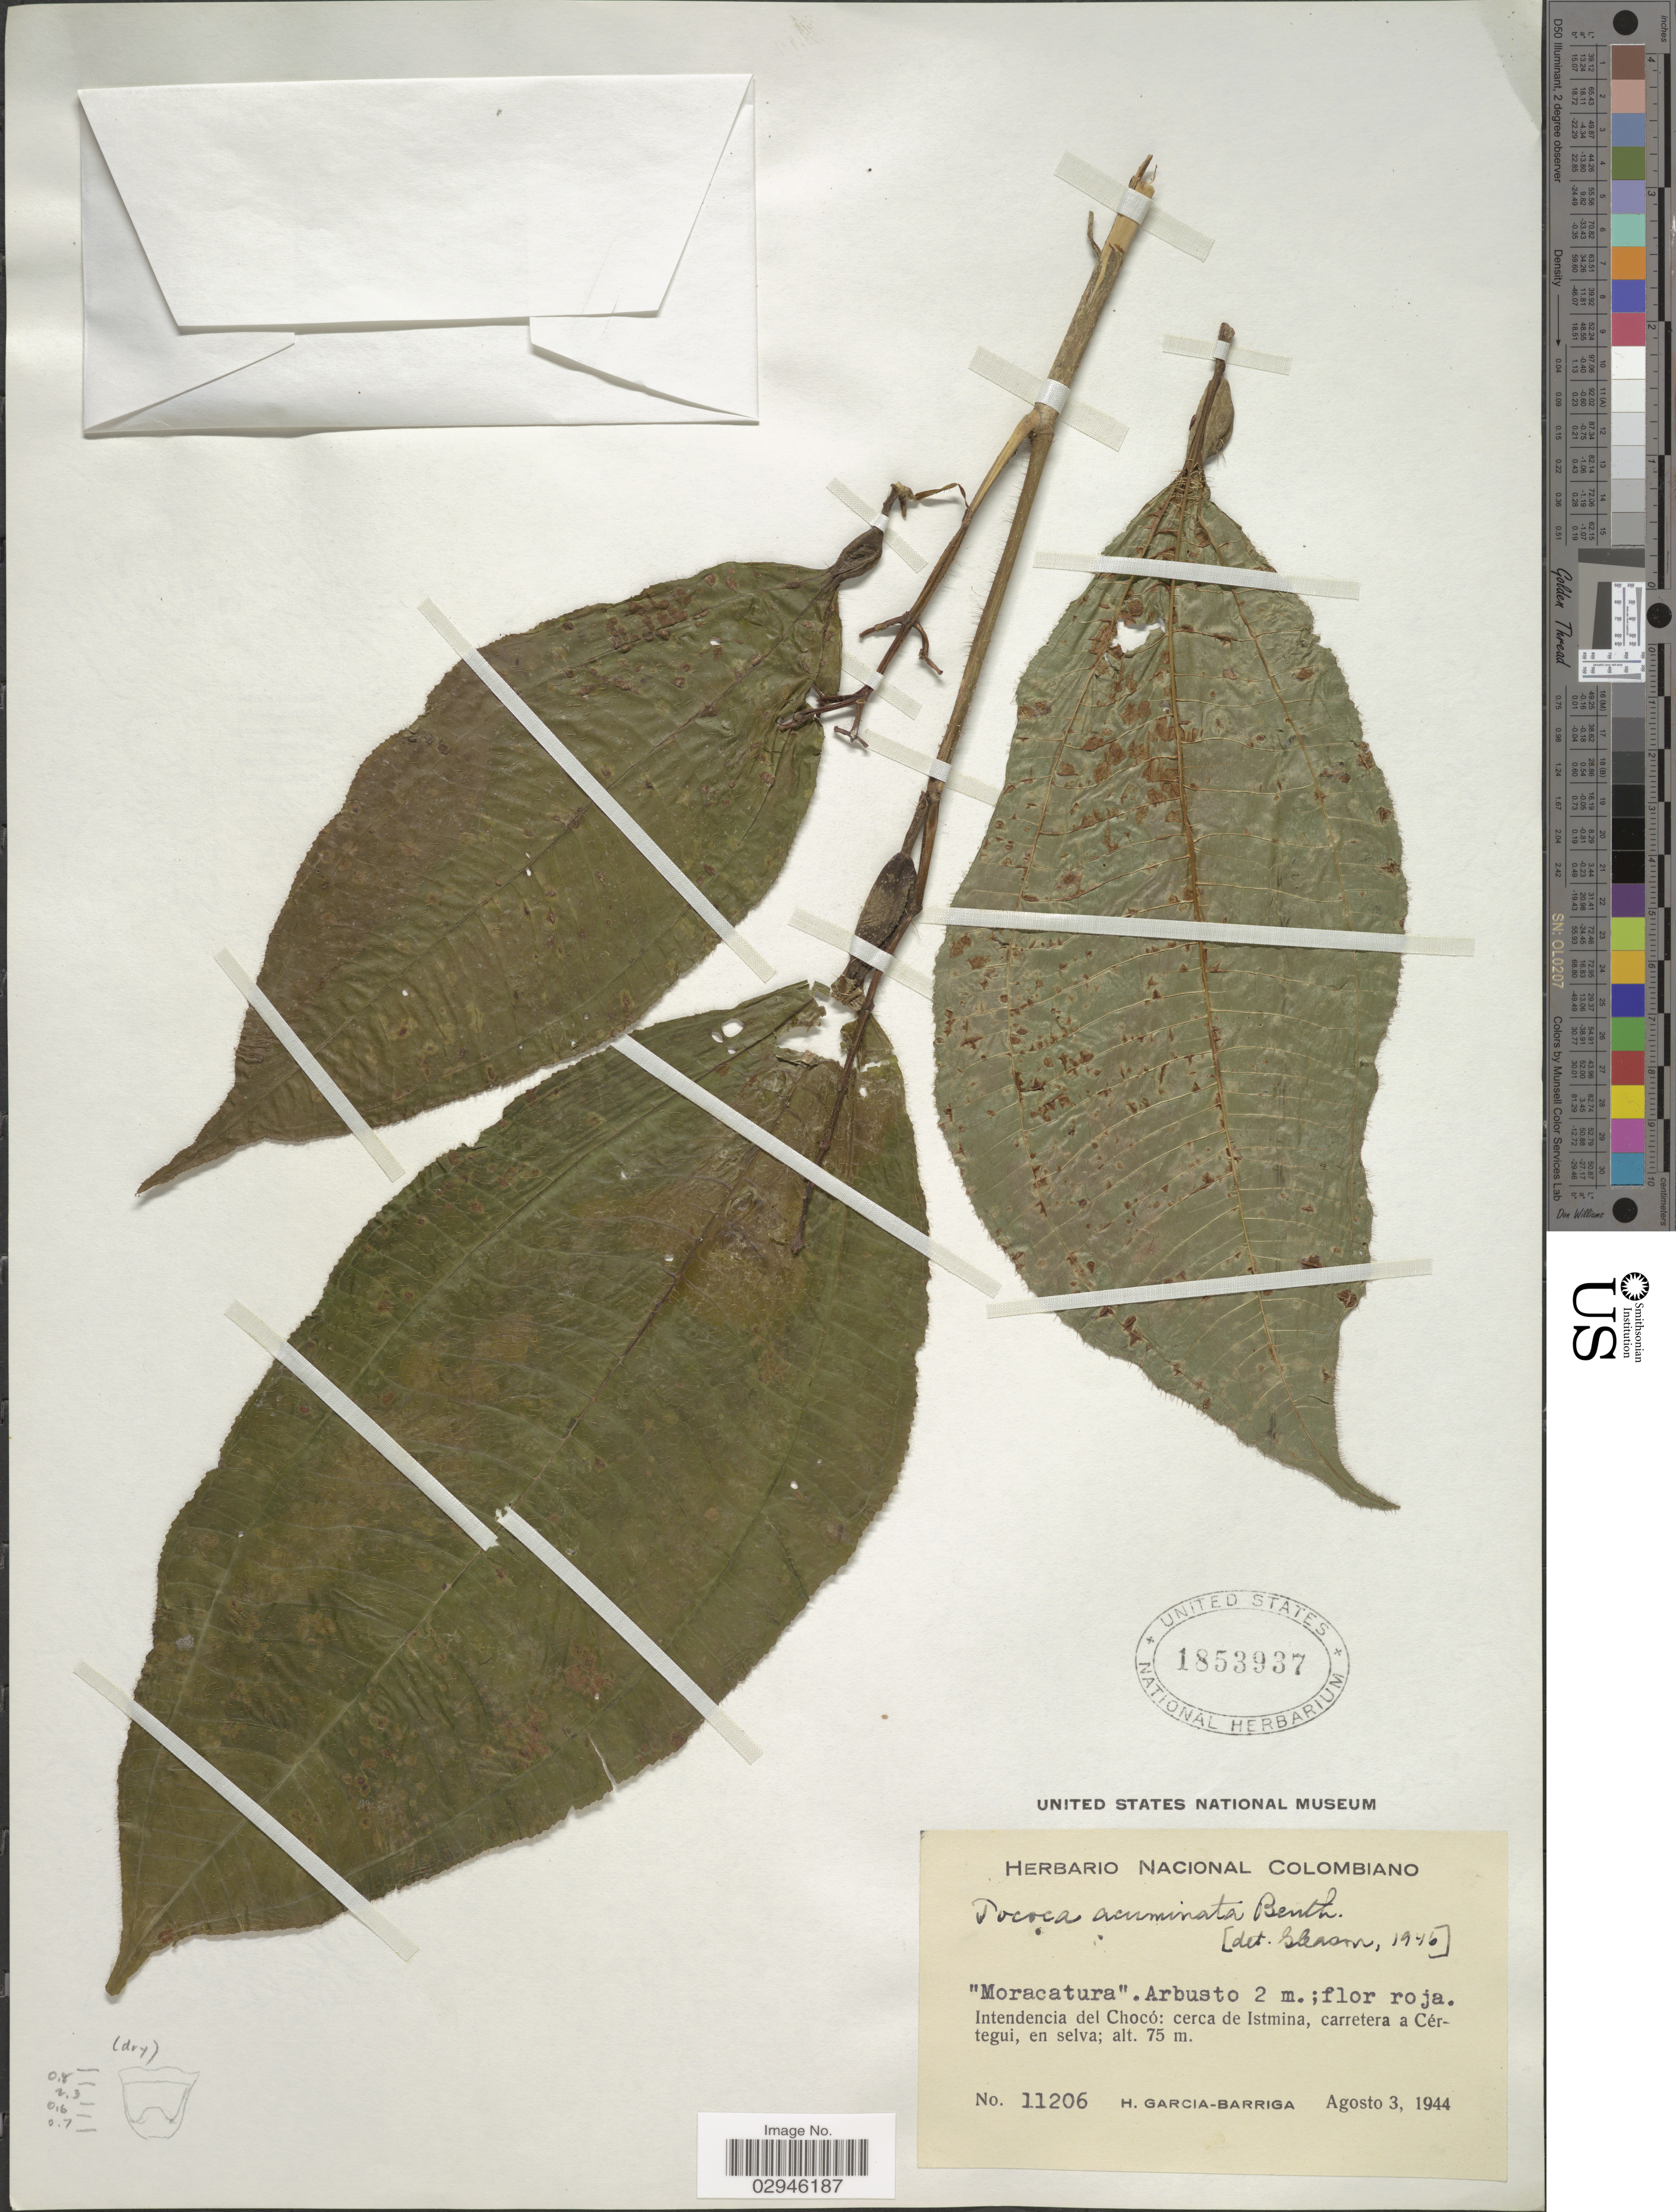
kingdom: Plantae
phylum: Tracheophyta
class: Magnoliopsida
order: Myrtales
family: Melastomataceae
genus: Tococa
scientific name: Tococa acuminata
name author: Benth.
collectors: H. García Barriga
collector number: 11206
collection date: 1944-08-03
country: Colombia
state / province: Chocó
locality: Intendencia del Chocó: cerca de Istmina, carretera a Cértegui, en selva.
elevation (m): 75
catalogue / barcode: US 1853937